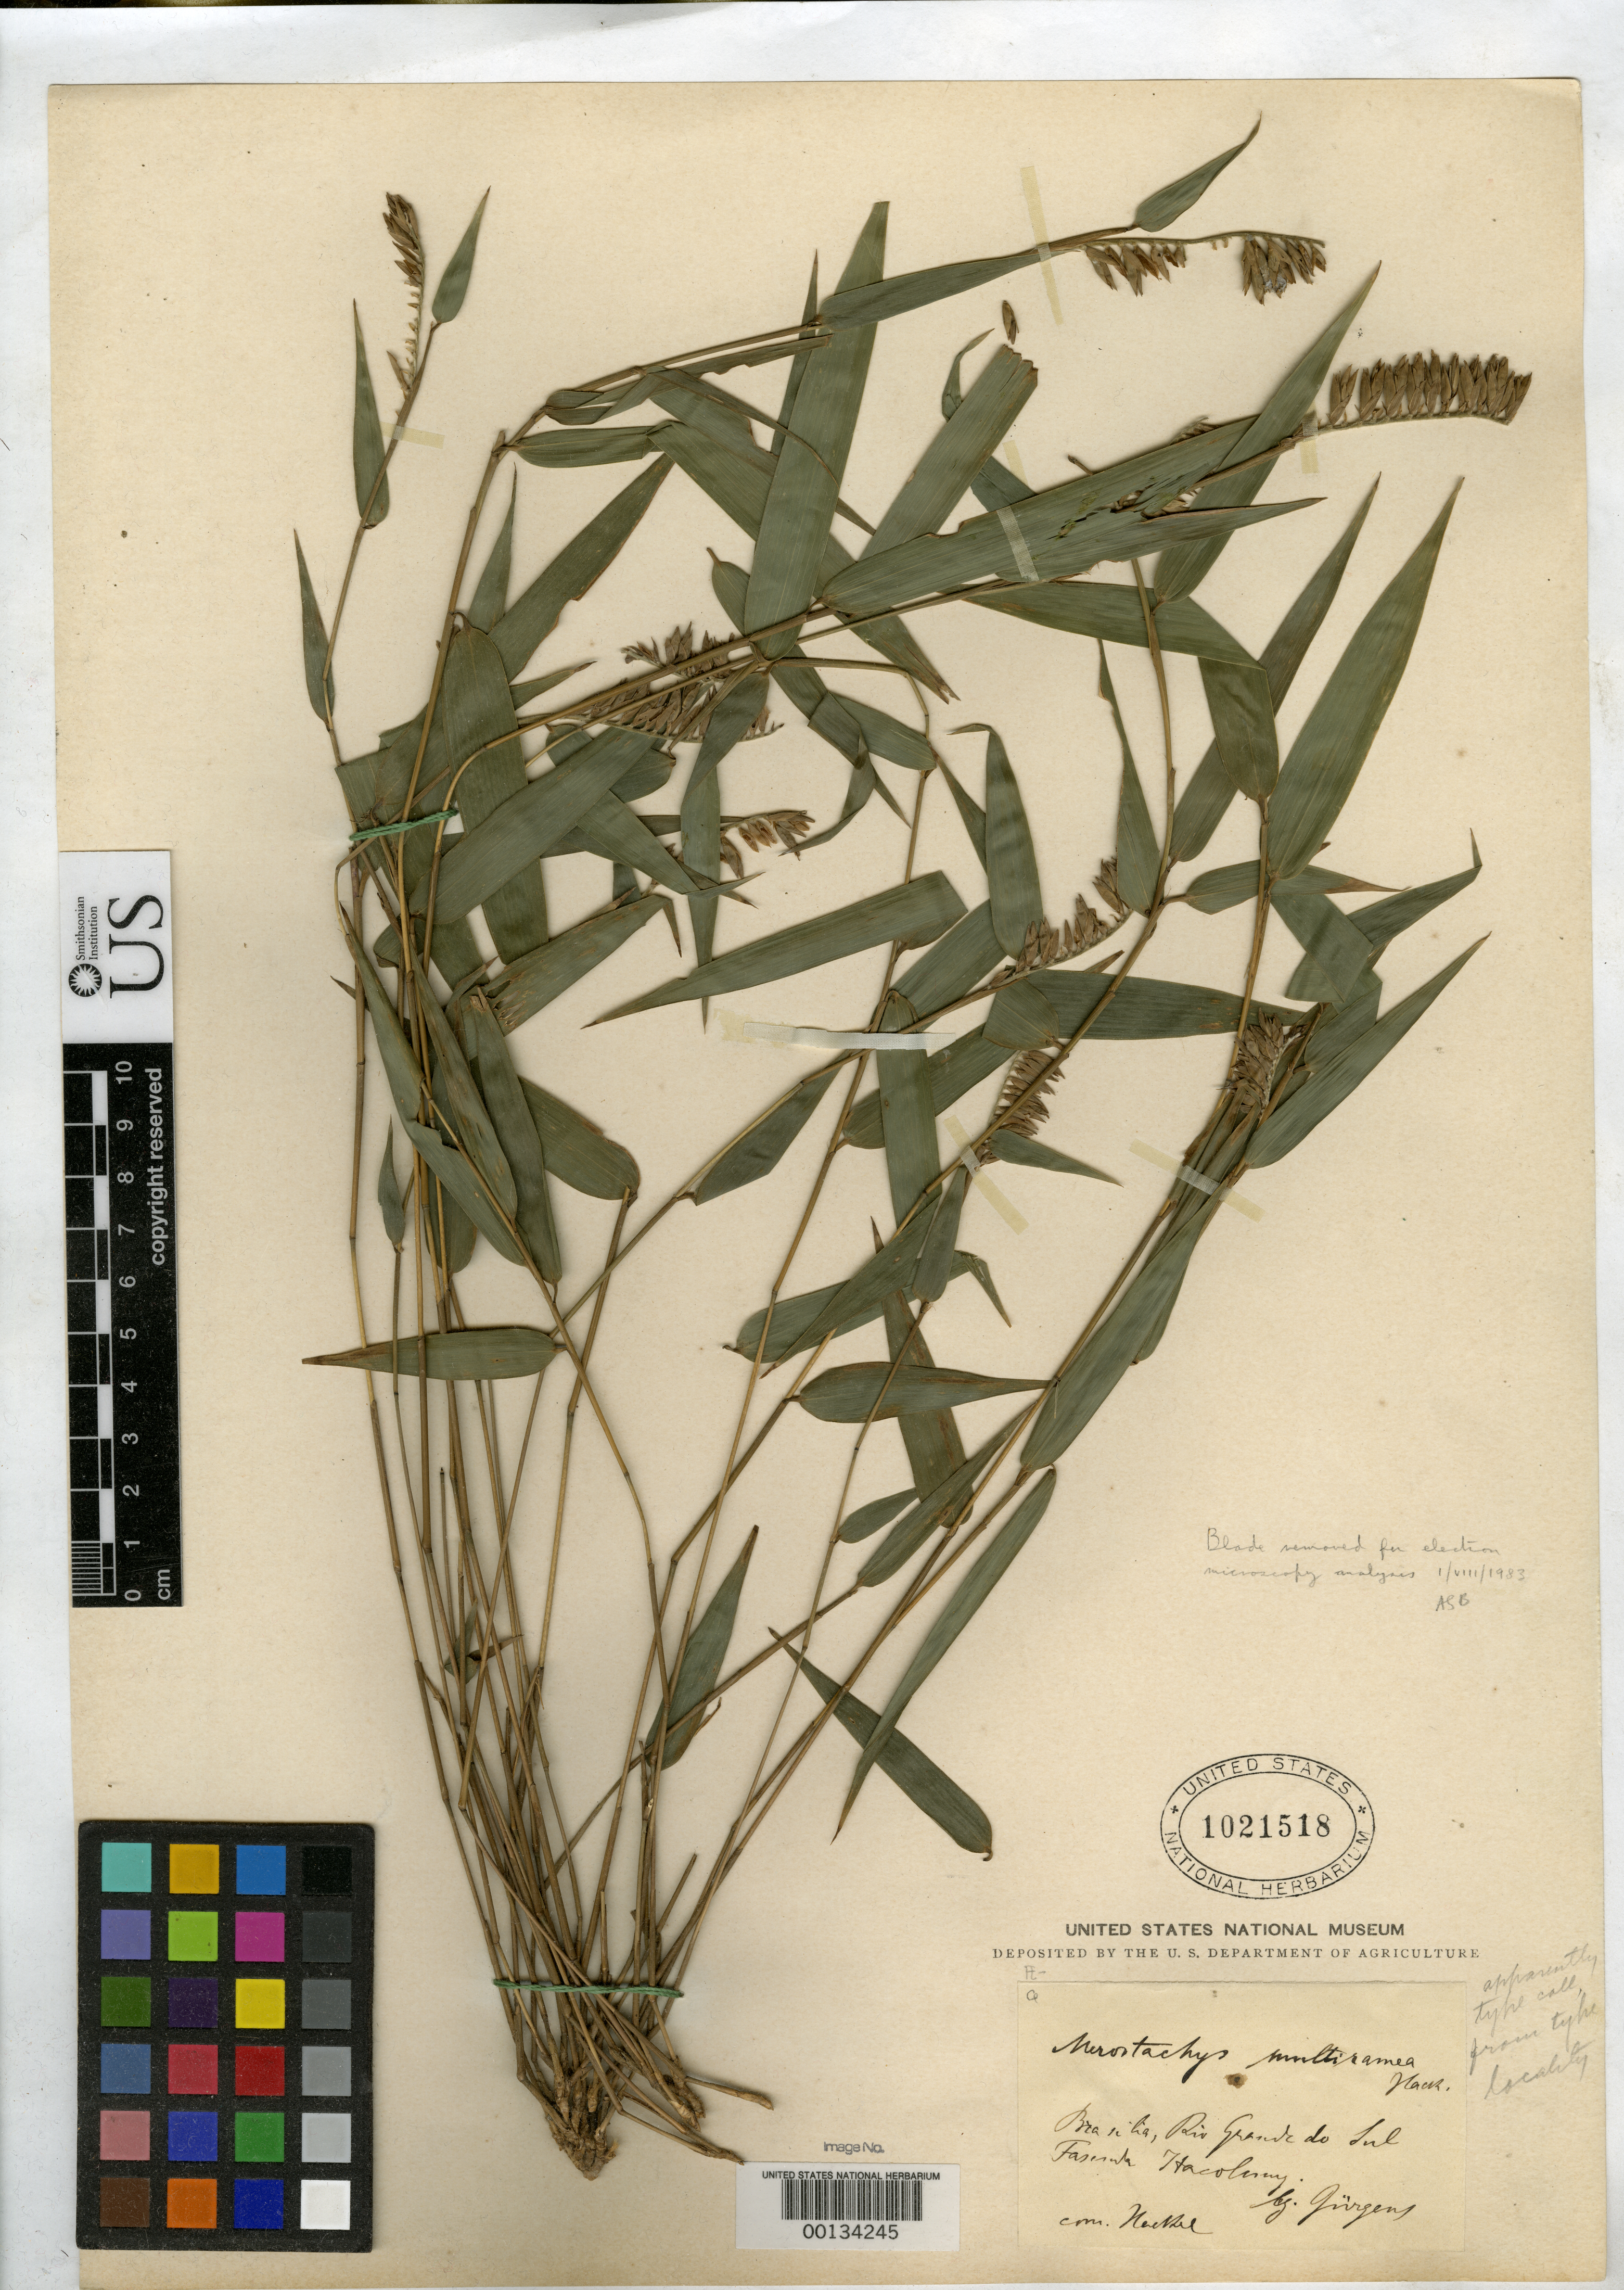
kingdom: Plantae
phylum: Tracheophyta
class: Liliopsida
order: Poales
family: Poaceae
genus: Merostachys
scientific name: Merostachys multiramea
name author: Hack.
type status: Type Collection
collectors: C. Juergens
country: Brazil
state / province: Rio Grande do Sul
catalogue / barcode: US 1021518